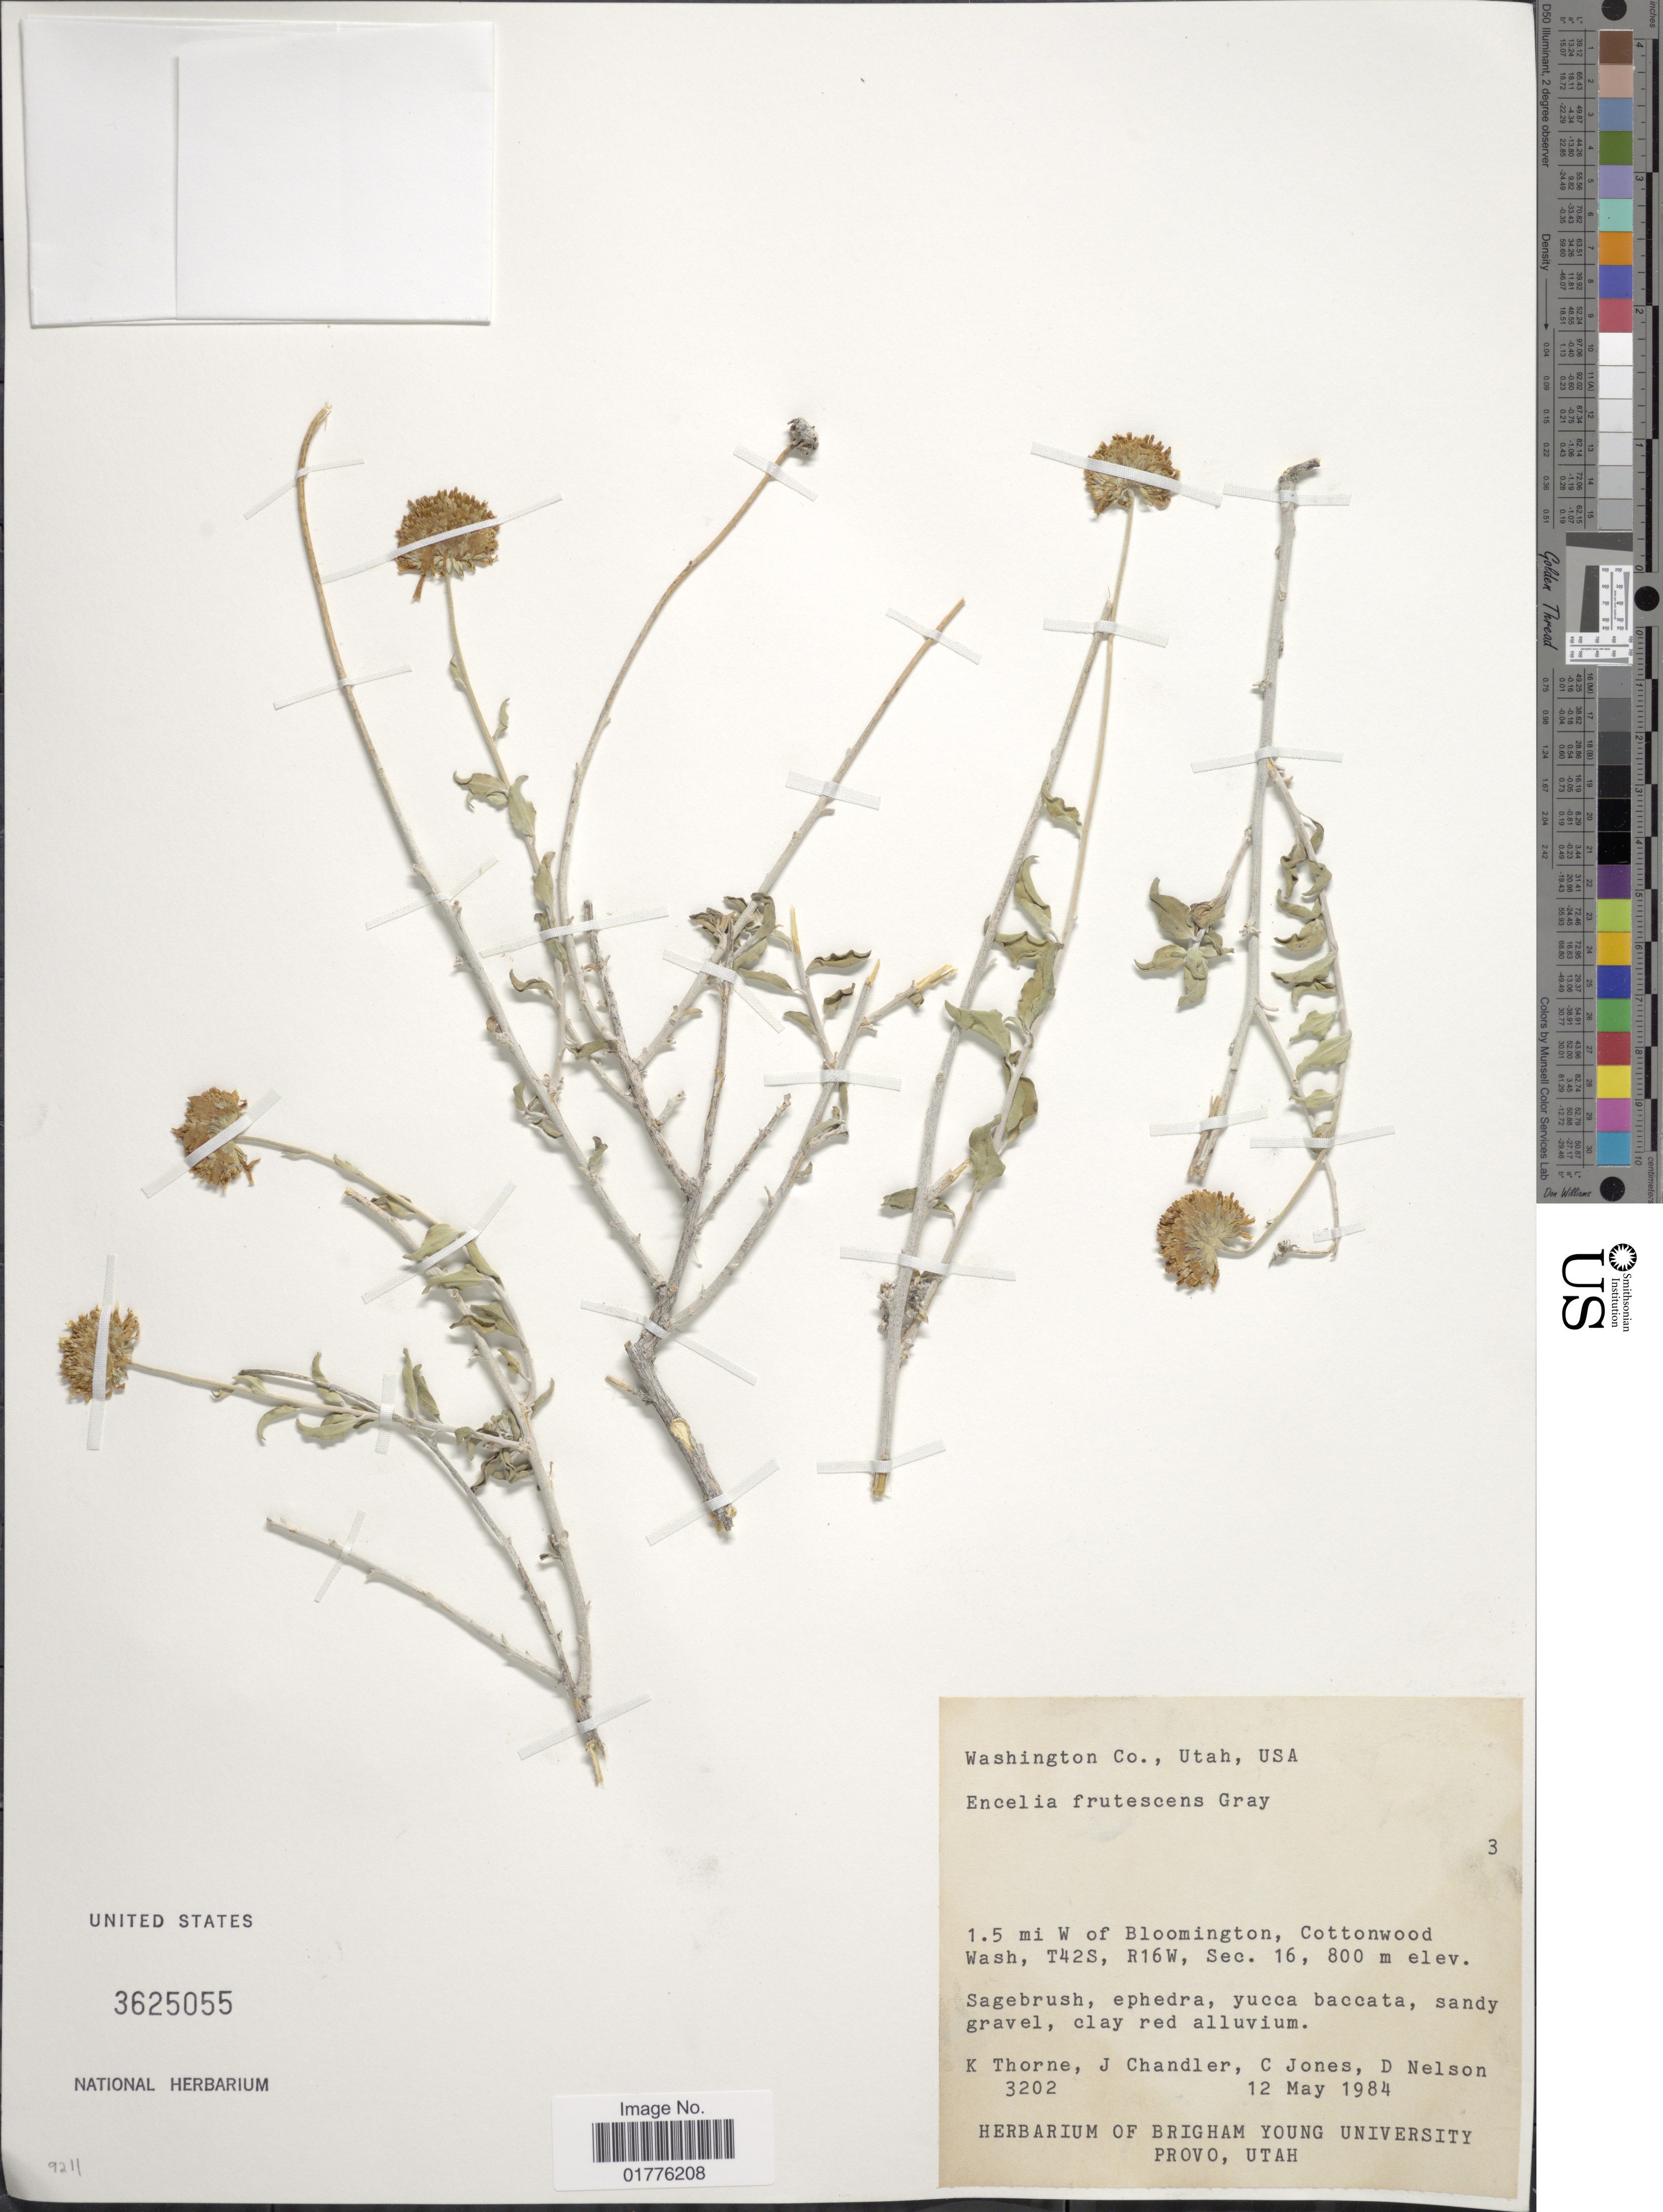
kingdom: Plantae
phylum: Tracheophyta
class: Magnoliopsida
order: Asterales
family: Asteraceae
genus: Encelia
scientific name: Encelia frutescens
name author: (A. Gray) A. Gray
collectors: K. Thorne, J. Chandler, Carleen Jones & D. Nelson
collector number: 3202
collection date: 1984-05-12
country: United States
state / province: Utah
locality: Washington Co., Utah, USA. 1.5 mi W of Bloomington, Cottonwood Wash, T42S, R16W, Sec. 16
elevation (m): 800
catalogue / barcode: US 3625055